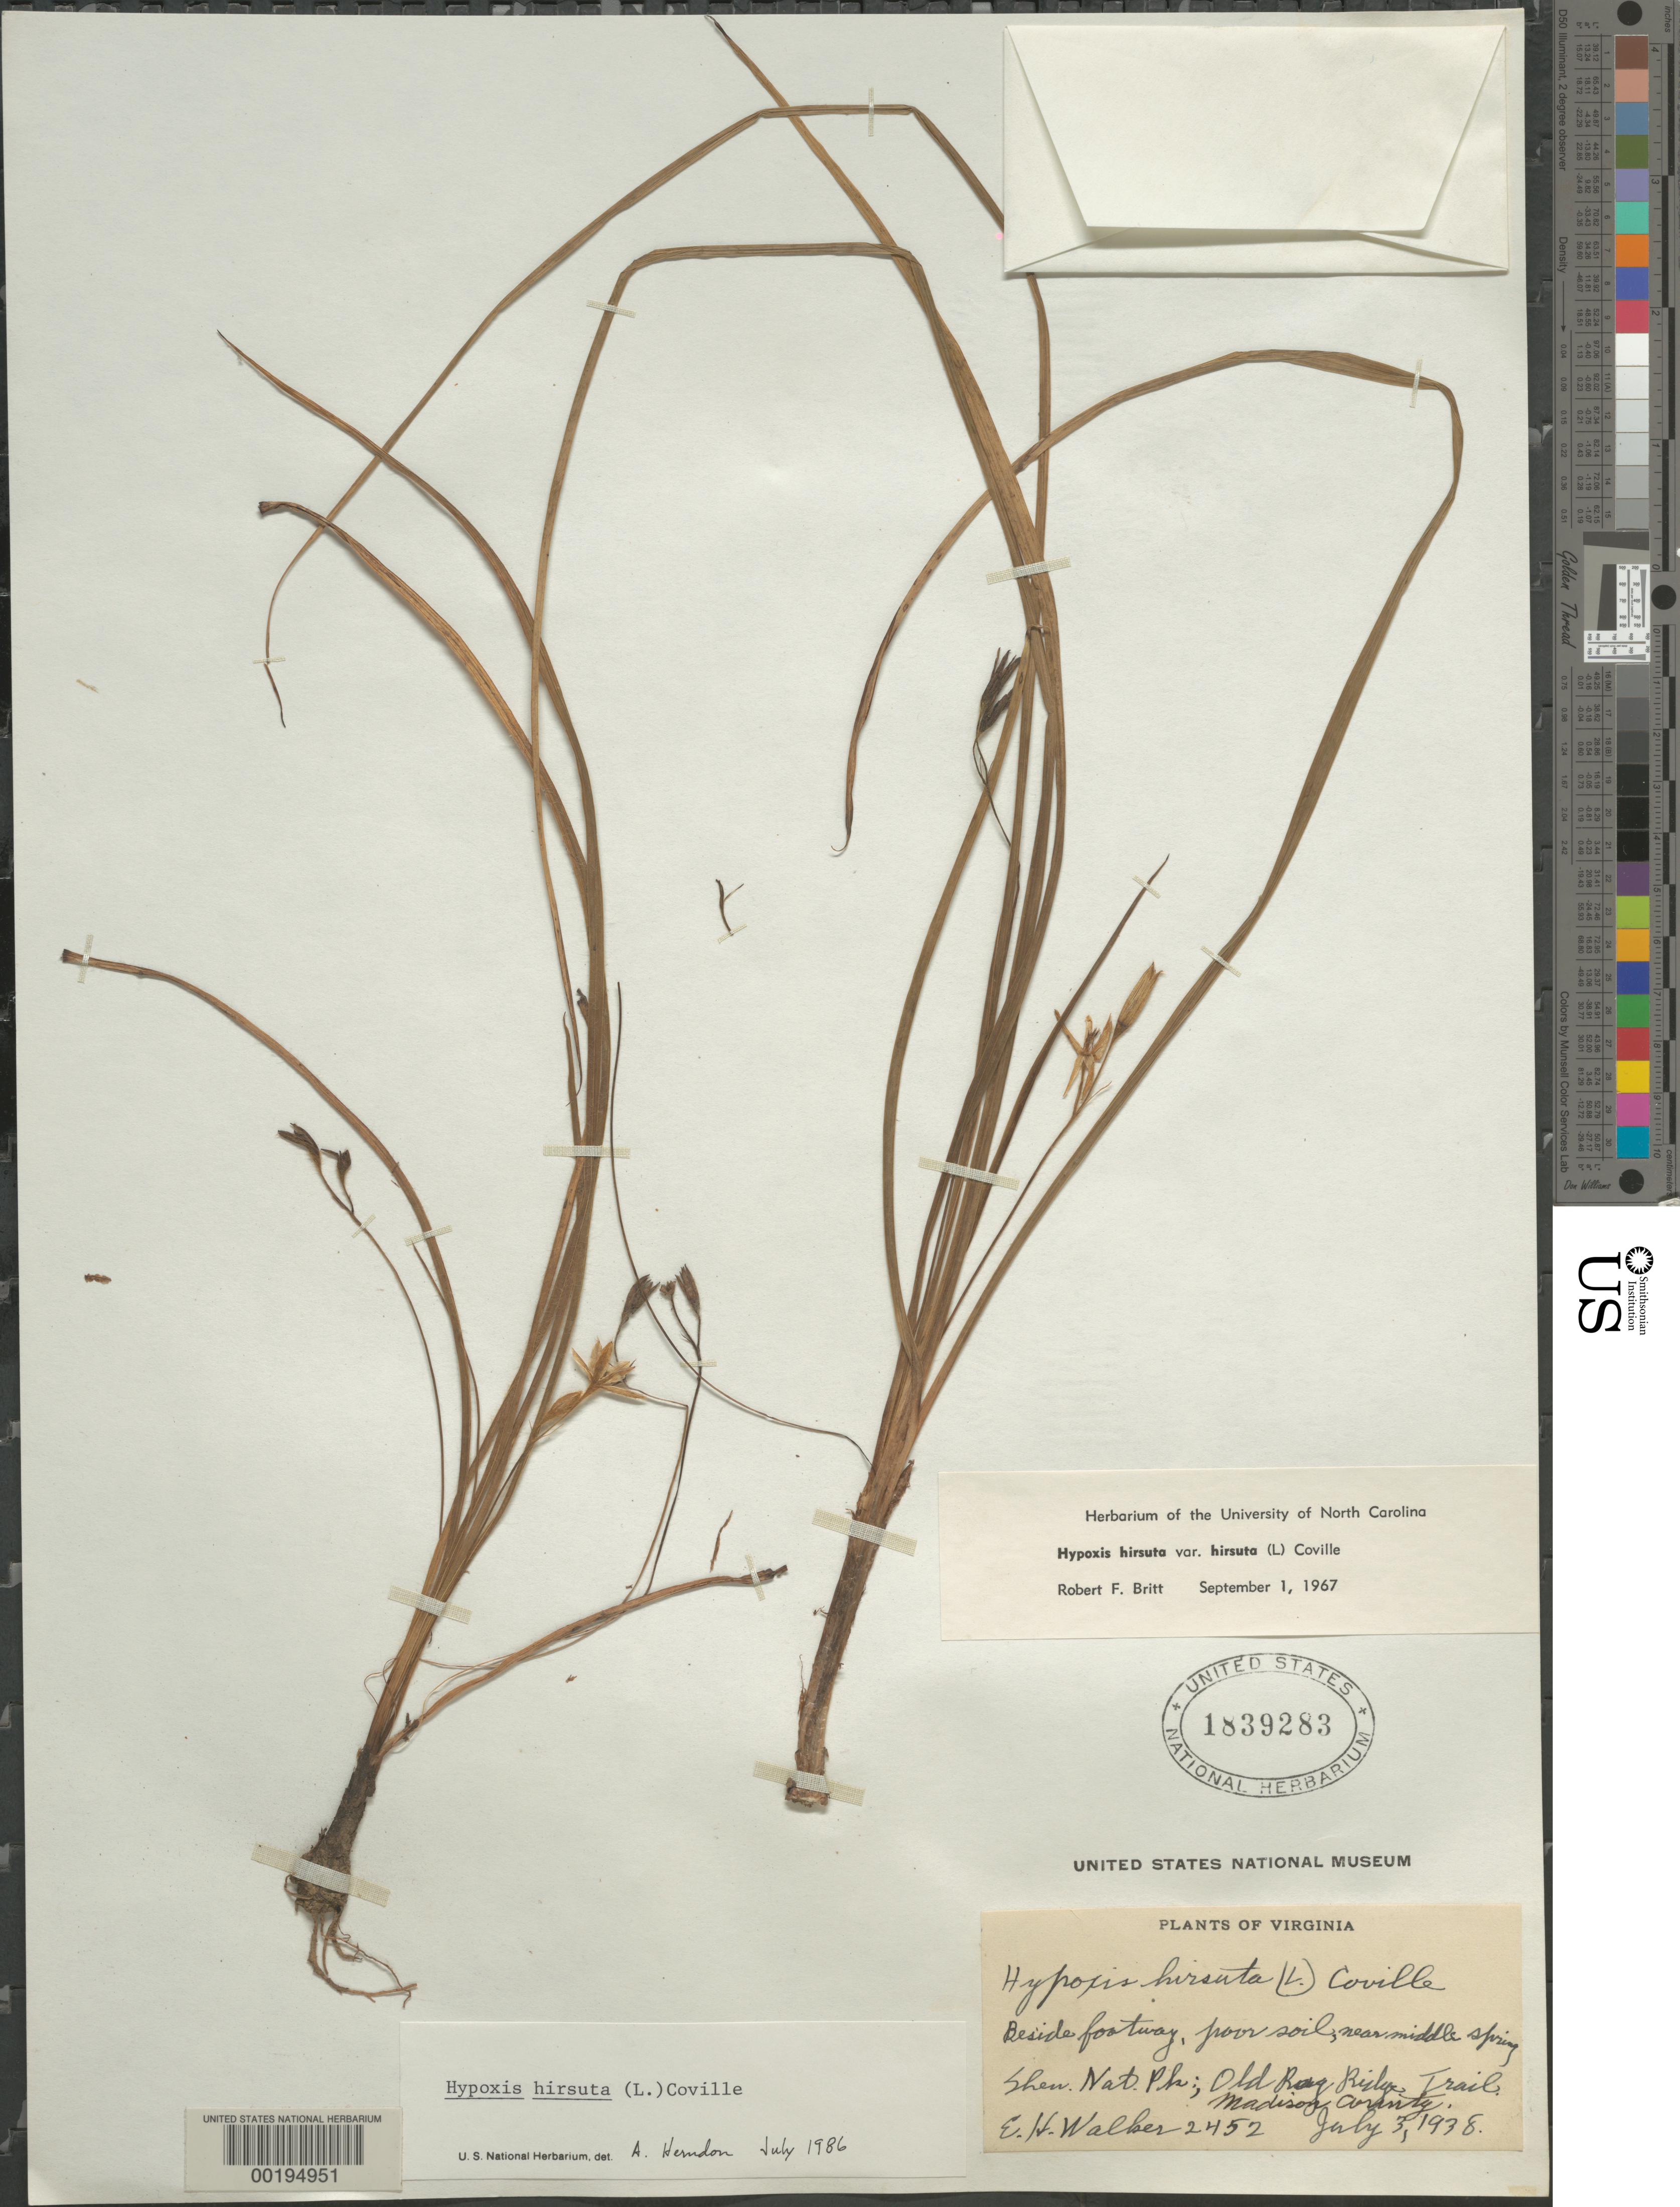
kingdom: Plantae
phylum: Tracheophyta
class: Liliopsida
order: Asparagales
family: Hypoxidaceae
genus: Hypoxis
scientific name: Hypoxis hirsuta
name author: (L.) Coville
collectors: E. H. Walker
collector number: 2452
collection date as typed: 03 Jul 1938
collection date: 1938-07-03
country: United States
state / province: Virginia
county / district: Madison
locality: Shenandoah national park; old rag ridge trail; beside footway, near middle spring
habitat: Poor soil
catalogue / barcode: US 1839283